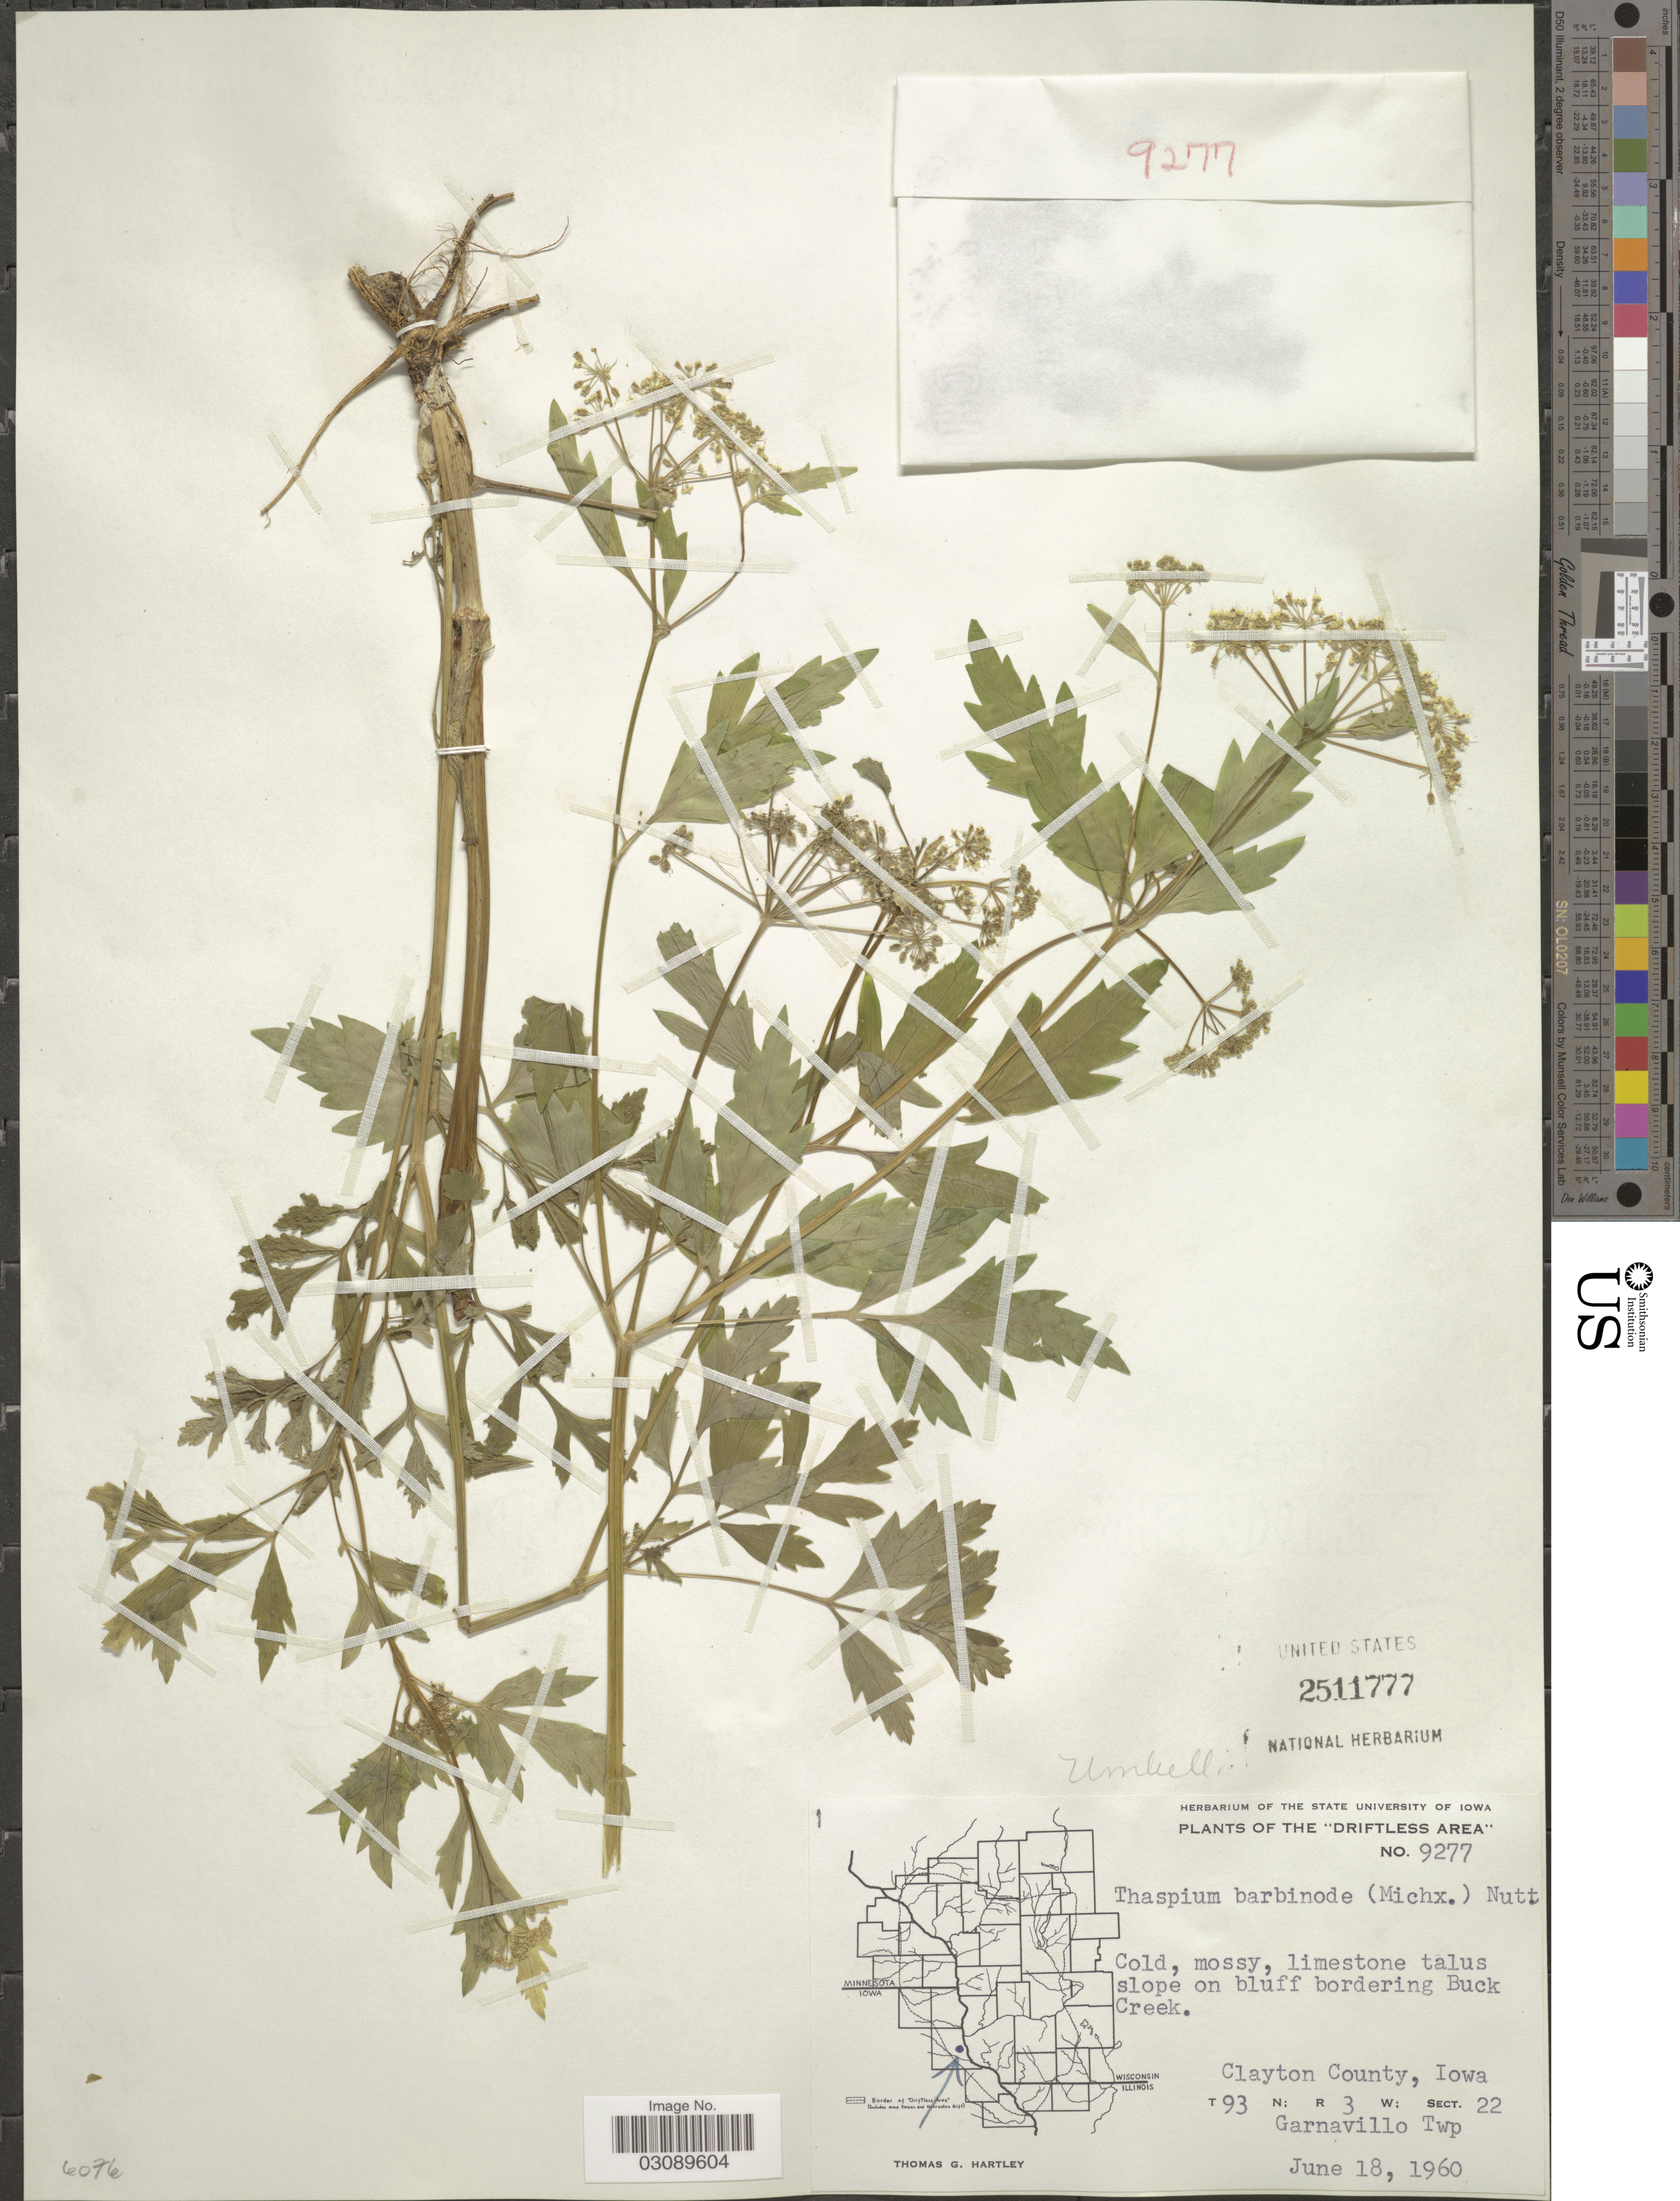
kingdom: Plantae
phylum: Tracheophyta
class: Magnoliopsida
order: Apiales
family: Apiaceae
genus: Thaspium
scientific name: Thaspium barbinode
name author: (Michx.) Nutt.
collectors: T. G. Hartley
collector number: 9277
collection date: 1960-06-18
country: United States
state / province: Iowa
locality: The "Driftless Area". Bordering Buck Creek. Clayton County. T 93 N; R 3 W; Sect. 22. Garnavillo Twp.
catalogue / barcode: US 2511777